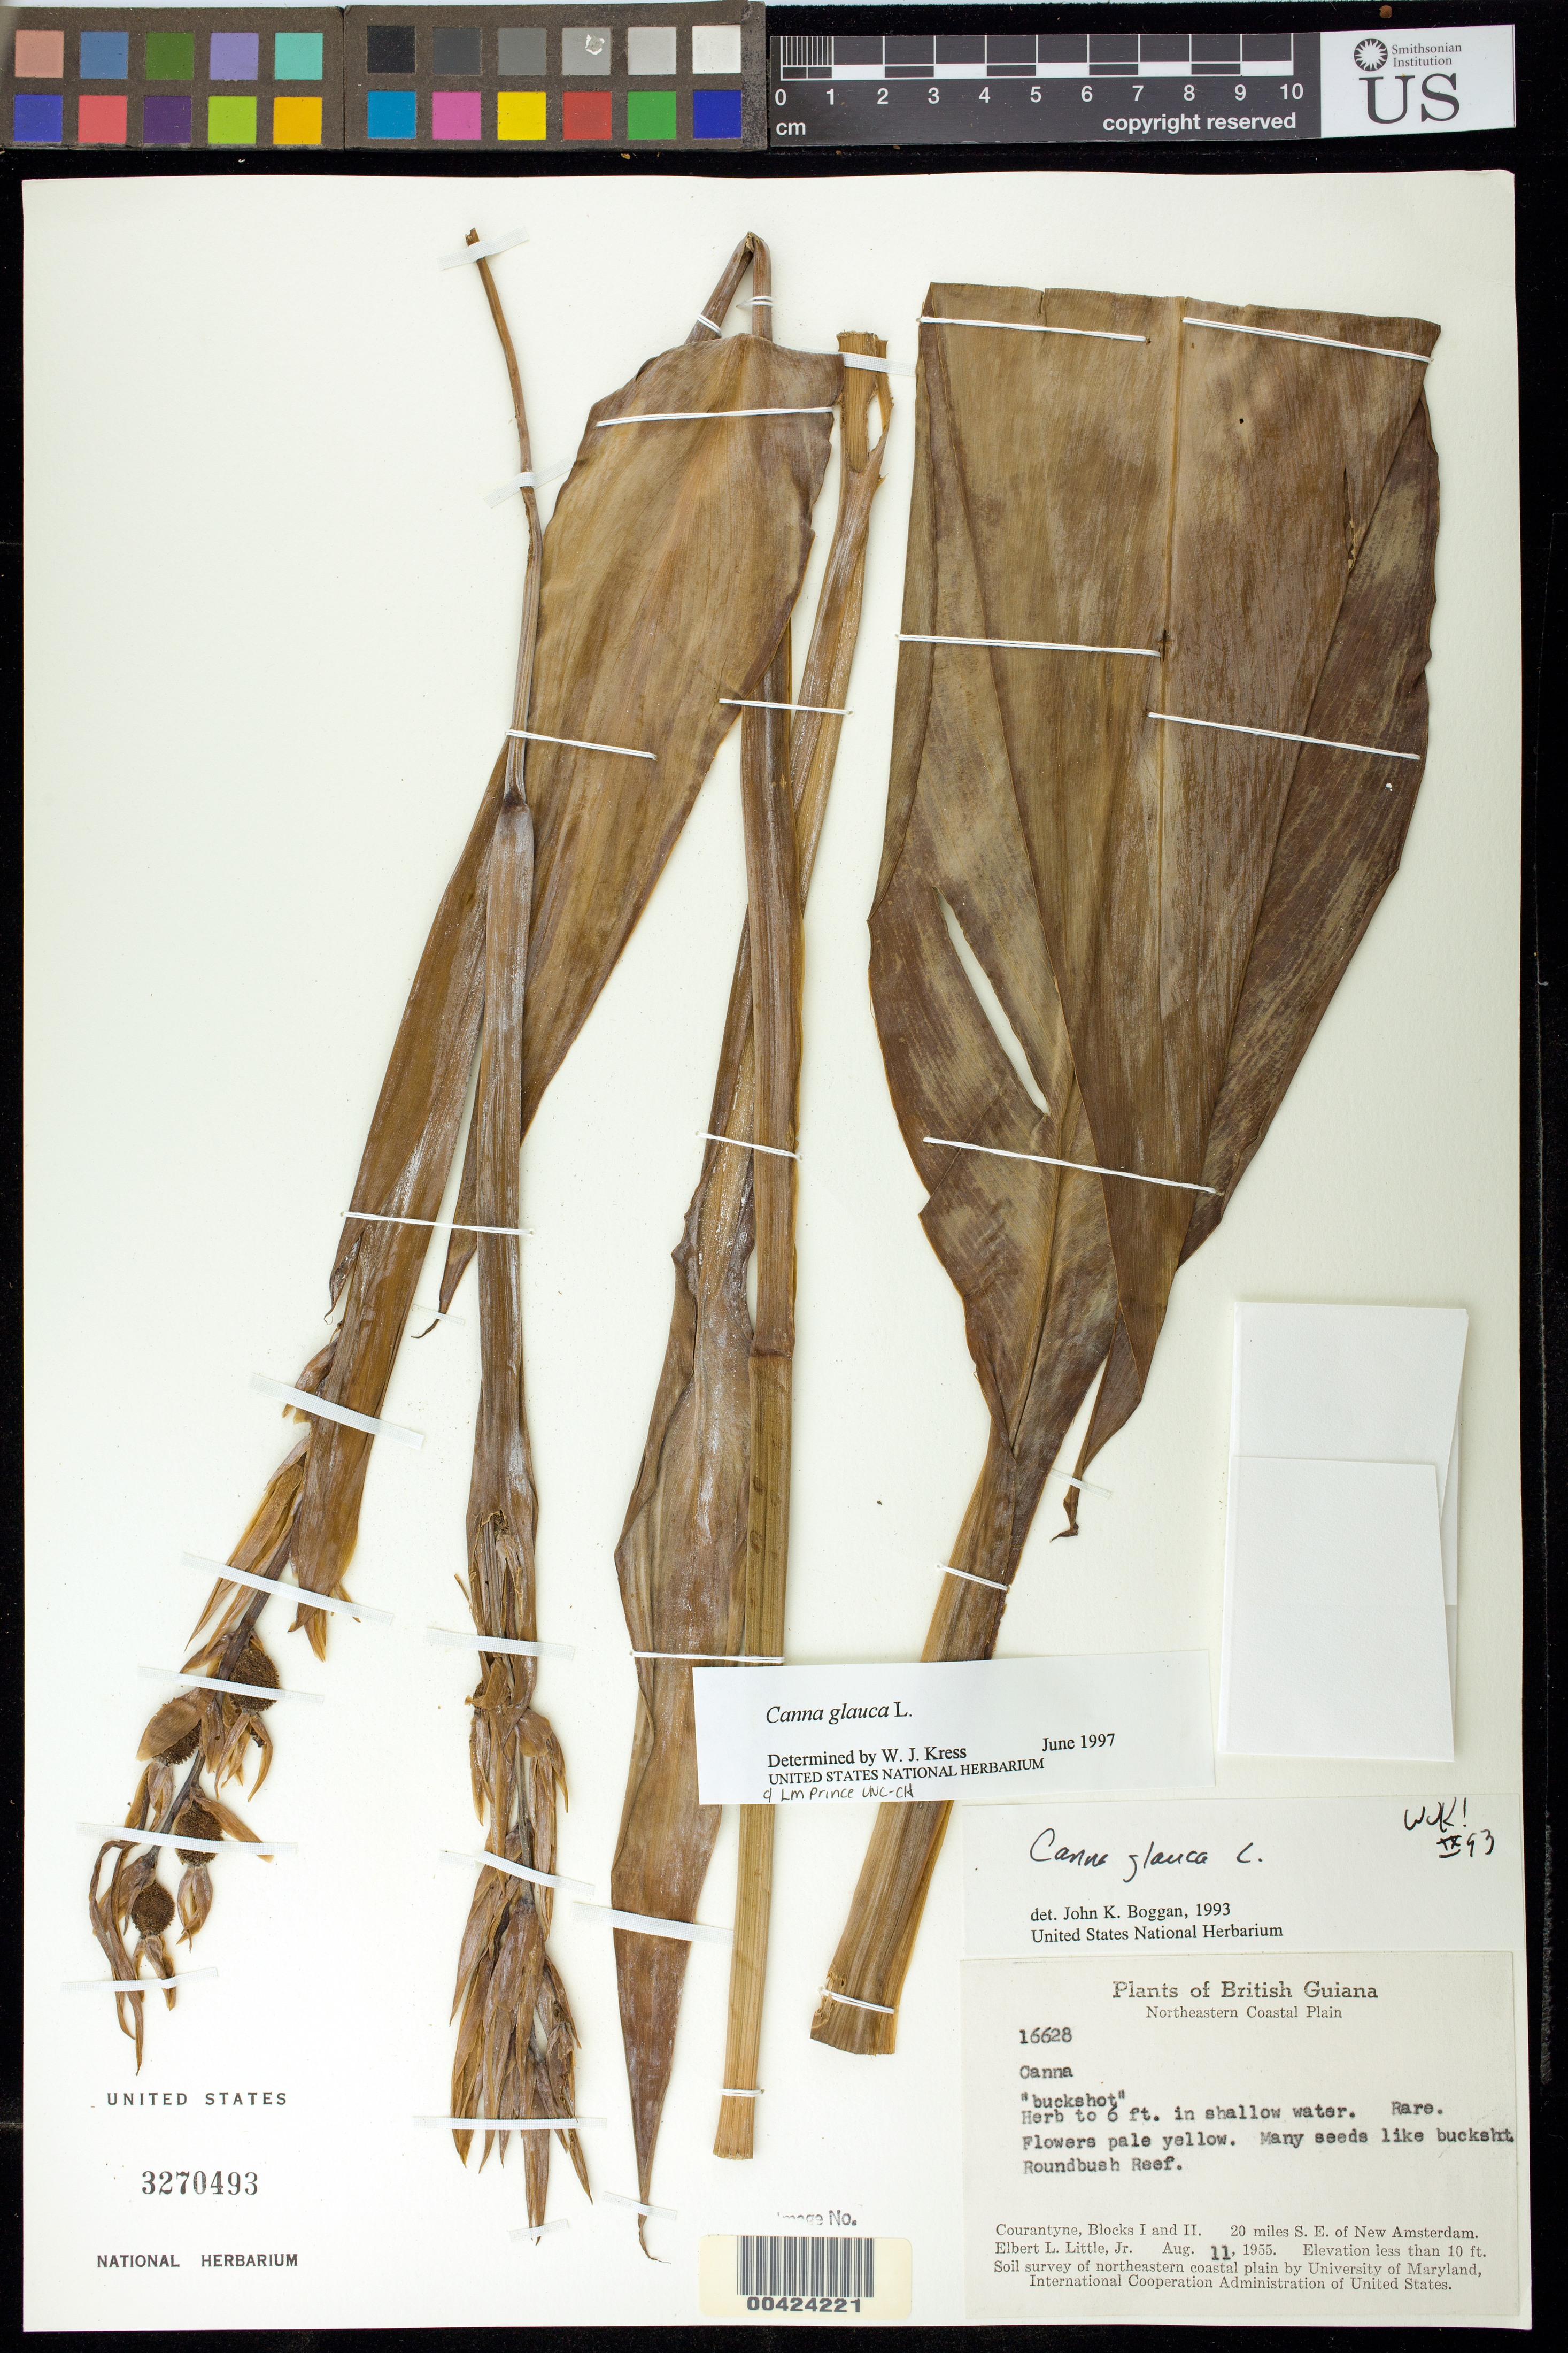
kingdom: Plantae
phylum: Tracheophyta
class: Liliopsida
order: Zingiberales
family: Cannaceae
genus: Canna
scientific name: Canna glauca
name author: L.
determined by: Kress, W. J., (US), Smithsonian Institution - National Museum of Natural History (UNITED STATES)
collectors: E. L. Little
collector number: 16628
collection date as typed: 11 Aug 1955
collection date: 1955-08-11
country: Guyana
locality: New amsterdam, 20 mi. se of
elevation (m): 0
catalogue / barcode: US 3270493